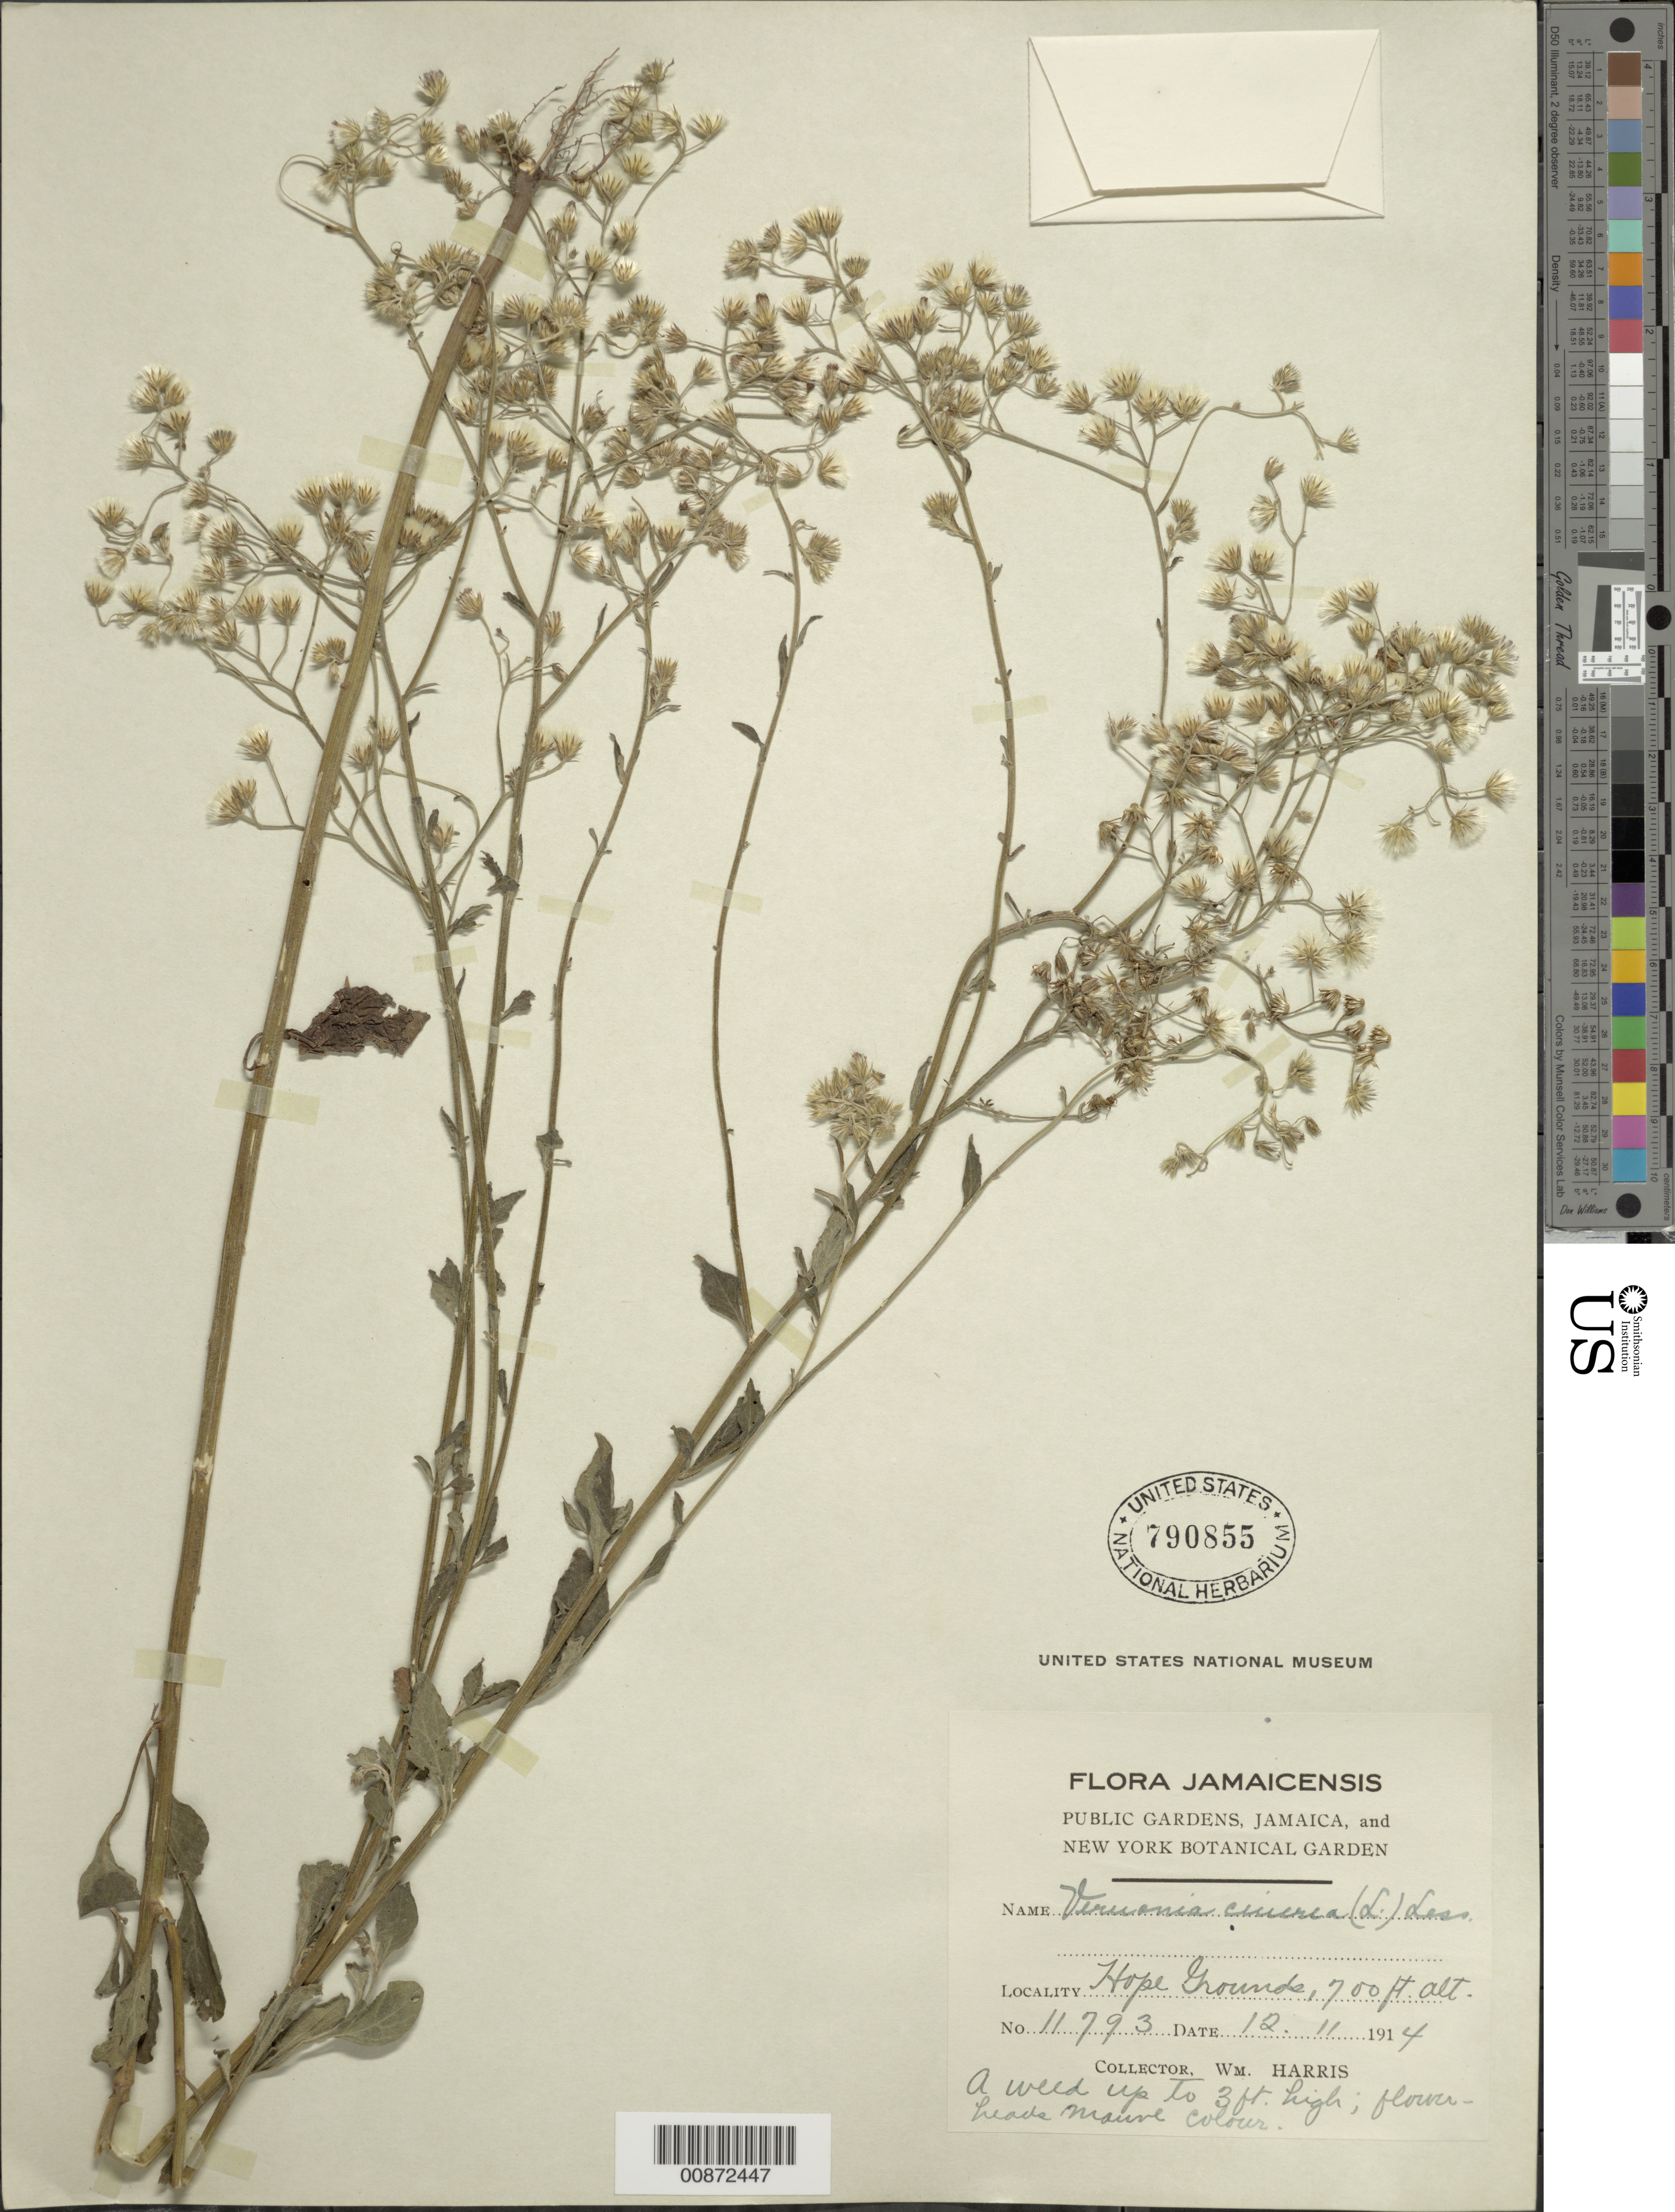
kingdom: Plantae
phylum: Tracheophyta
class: Magnoliopsida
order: Asterales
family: Asteraceae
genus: Cyanthillium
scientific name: Cyanthillium cinereum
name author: (L.) H. Rob.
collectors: W. H. Harris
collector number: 11793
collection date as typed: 12 Nov 1914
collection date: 1914-11-12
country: Jamaica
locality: Hope Grounds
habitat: Weed in cultivated area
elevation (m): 213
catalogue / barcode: US 790855